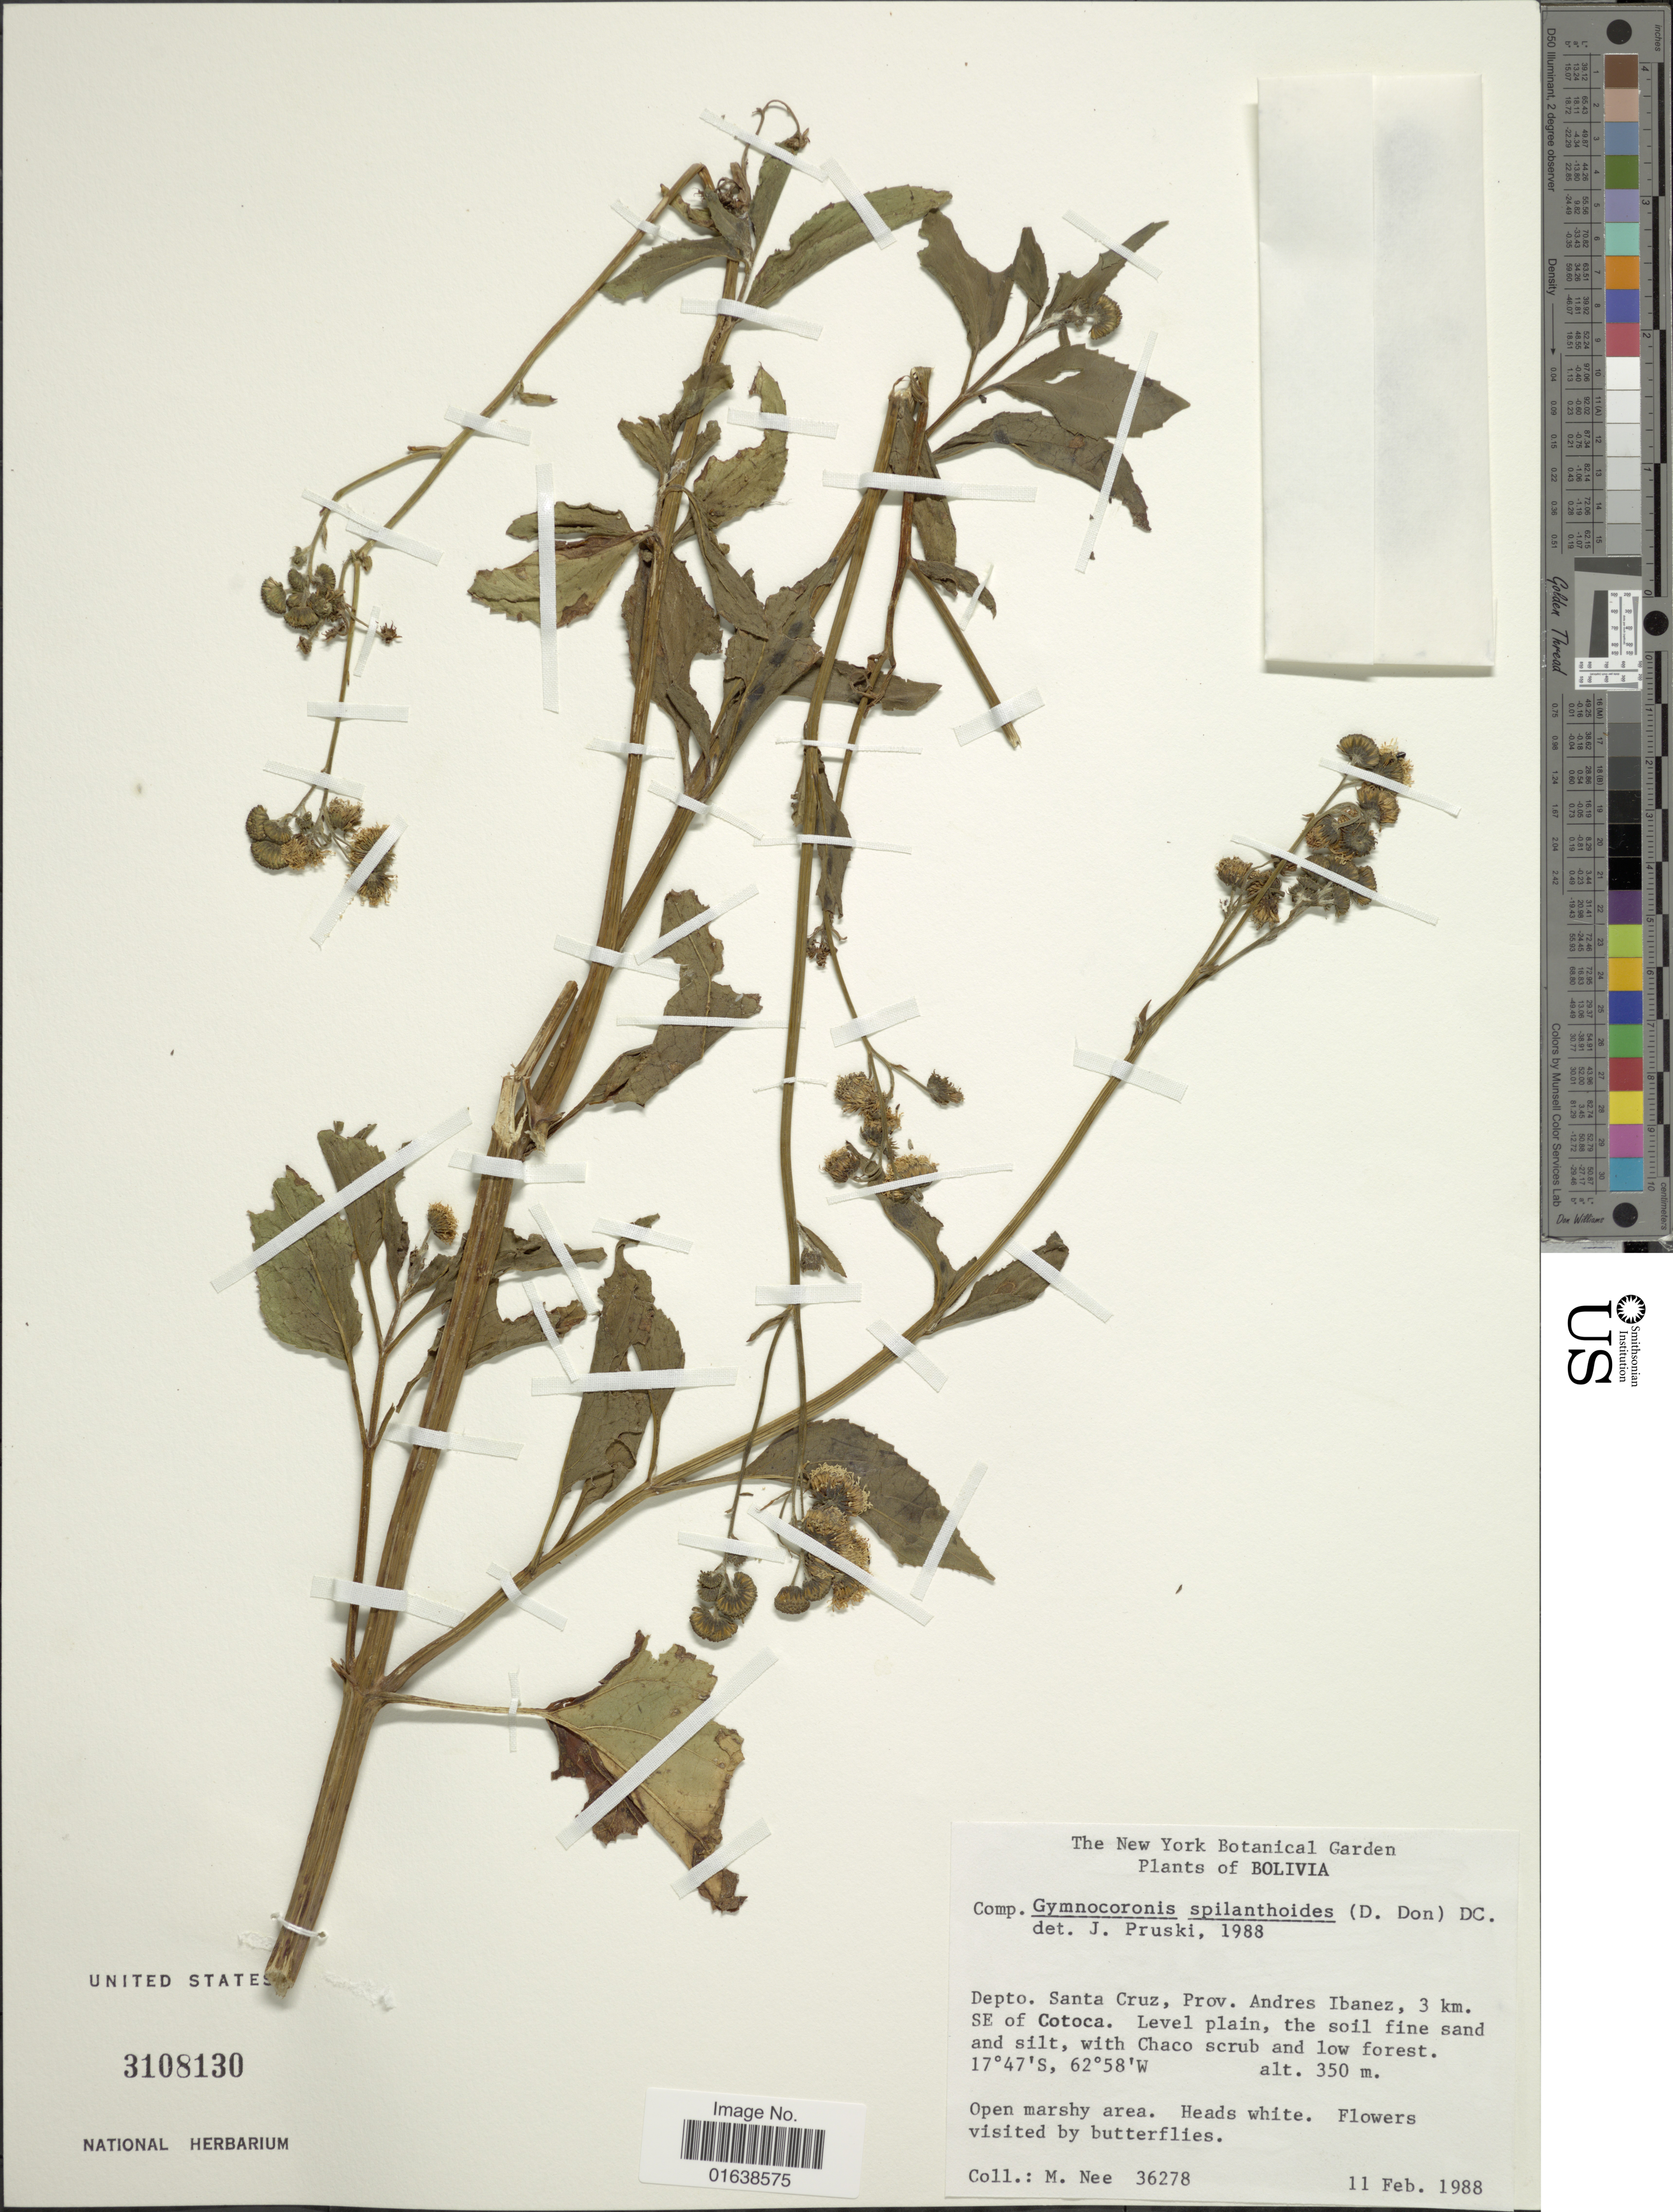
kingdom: Plantae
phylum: Tracheophyta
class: Magnoliopsida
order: Asterales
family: Asteraceae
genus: Gymnocoronis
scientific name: Gymnocoronis spilanthoides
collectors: M. Nee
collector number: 36278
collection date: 1988-02-11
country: Bolivia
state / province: Santa Cruz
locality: Bolivia. Depto. Santa Cruz, Prov. Andres Ibanez, 3 km. SE of Cotoca. Level plain, the soil fine sand and silt, with Chaco scrub and low forest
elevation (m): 350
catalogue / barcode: US 3108130